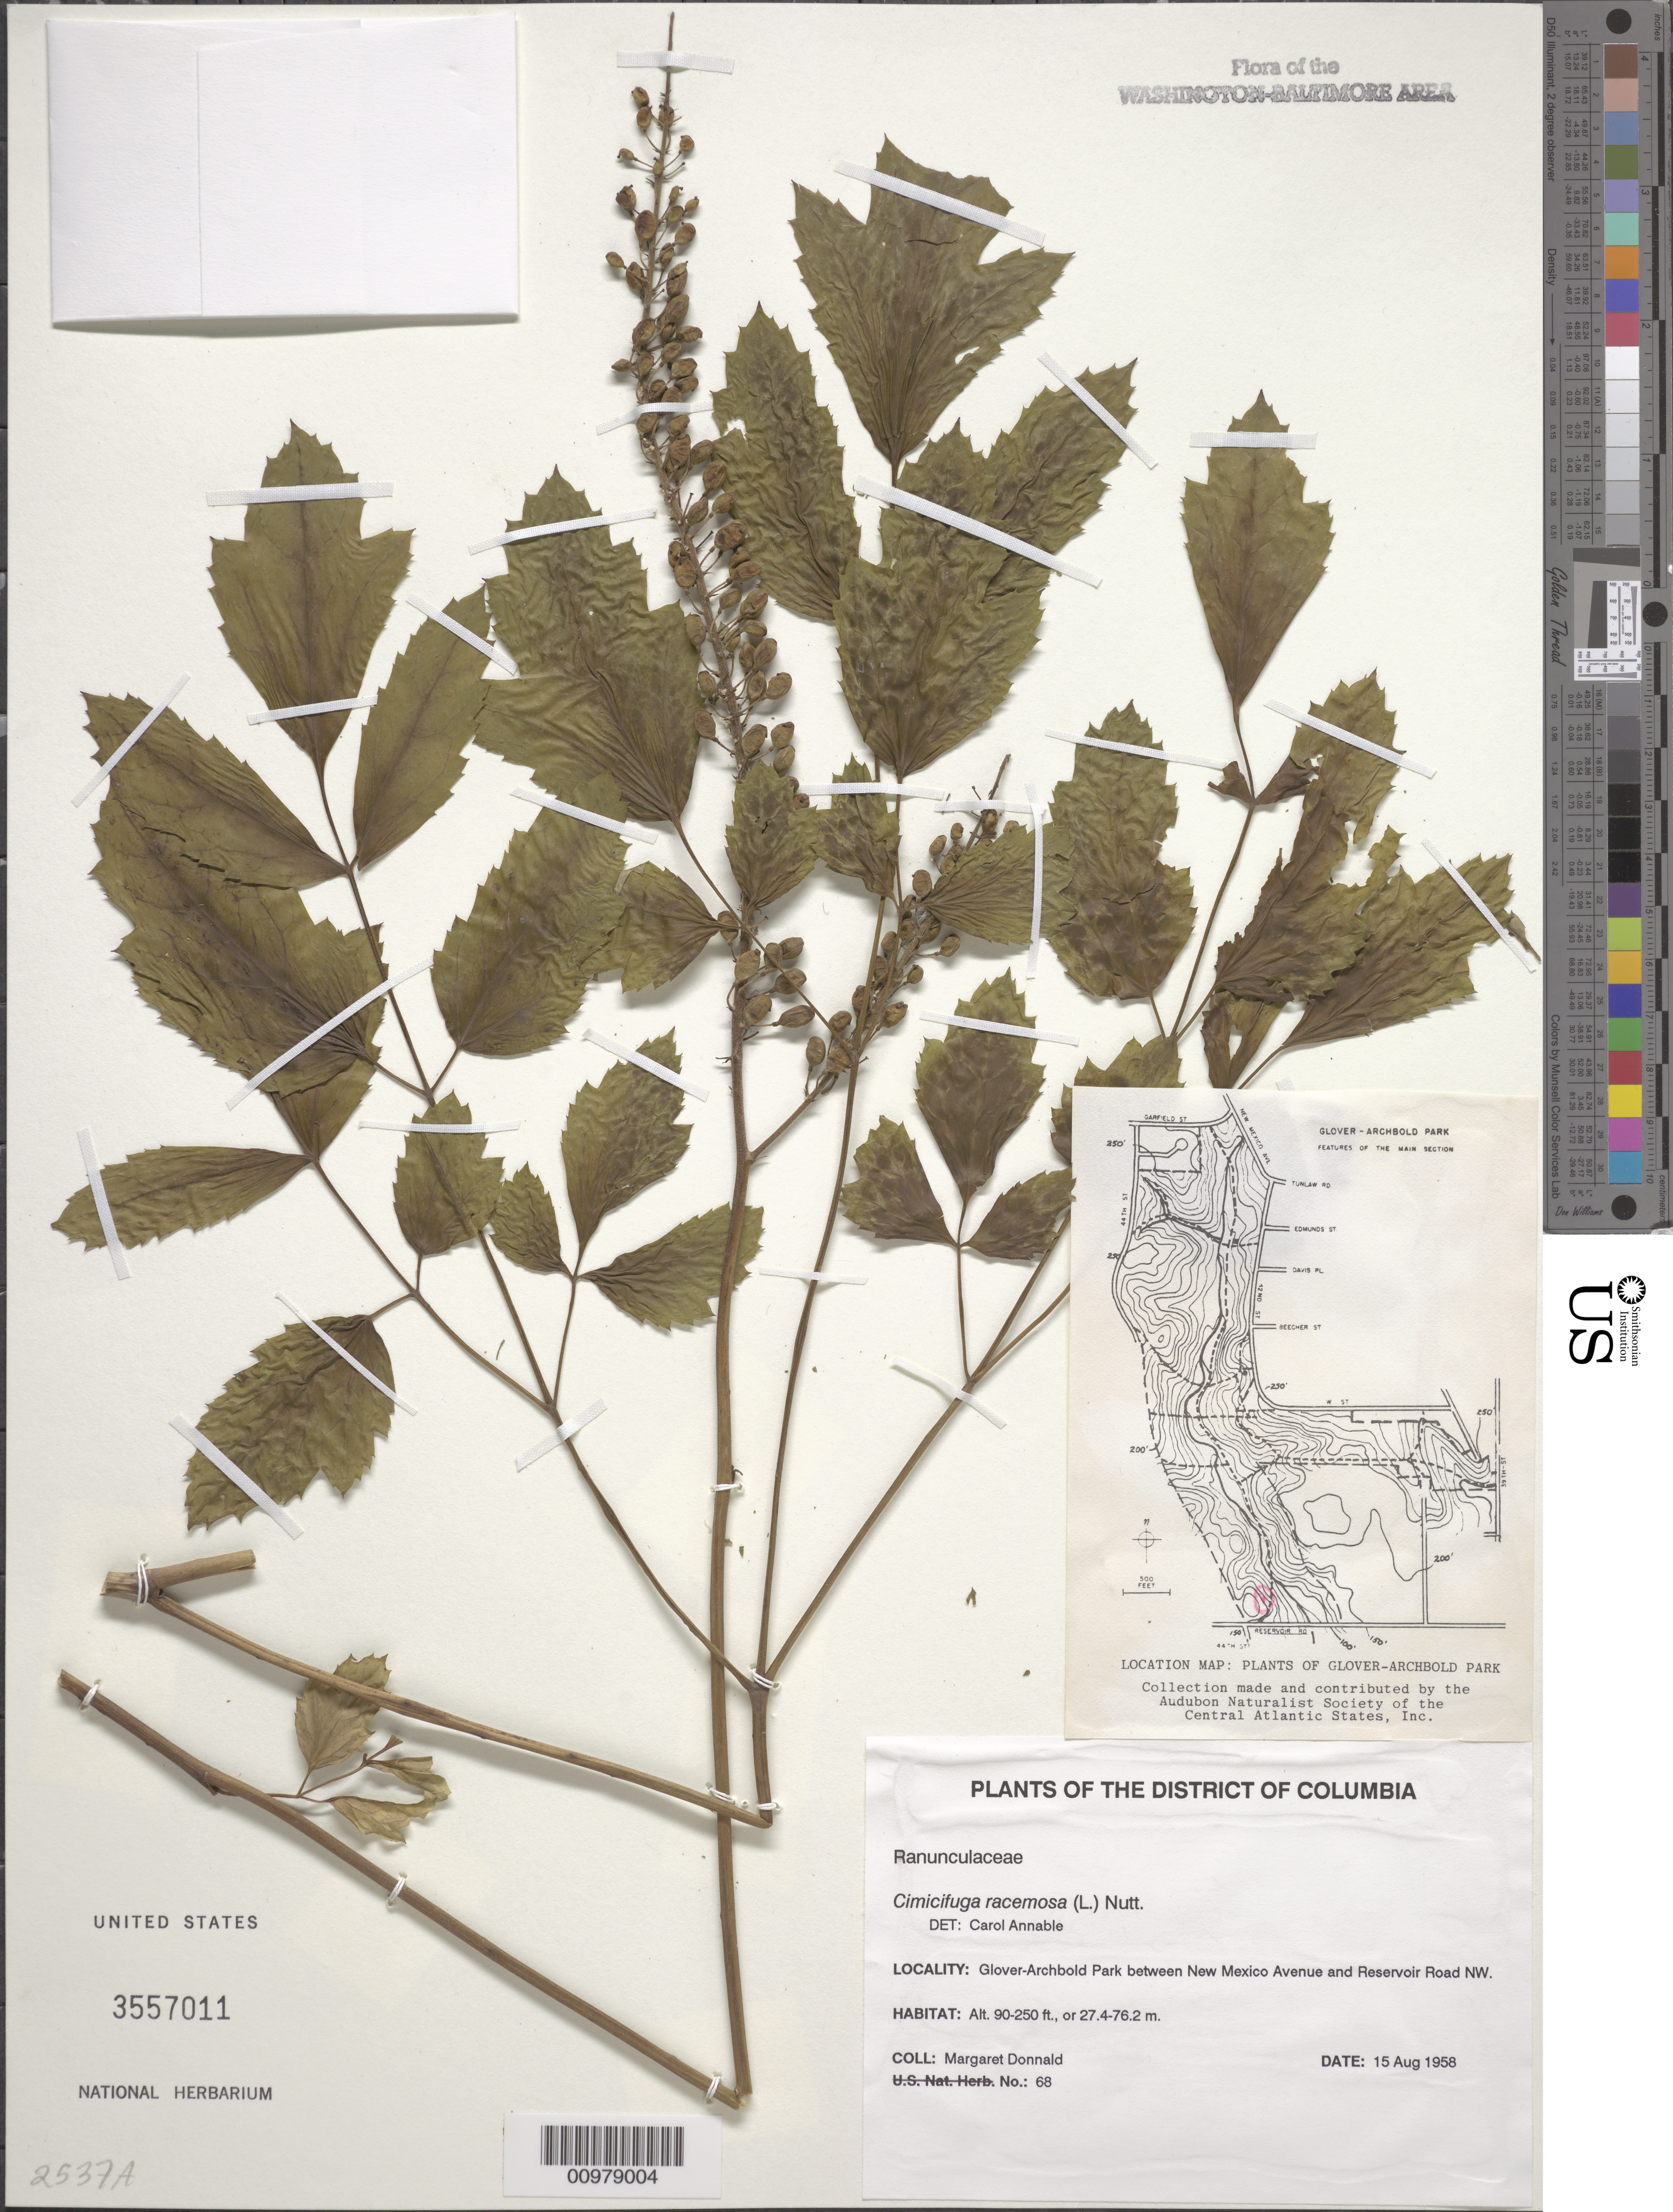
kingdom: Plantae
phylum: Tracheophyta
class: Magnoliopsida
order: Ranunculales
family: Ranunculaceae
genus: Actaea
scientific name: Actaea racemosa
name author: L.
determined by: Strong, M. T., (US), Smithsonian Institution - National Museum of Natural History (UNITED STATES)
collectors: M. Donnald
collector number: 68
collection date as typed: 15 Aug 1958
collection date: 1958-08-15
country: United States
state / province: District of Columbia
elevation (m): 27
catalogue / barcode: US 3557011